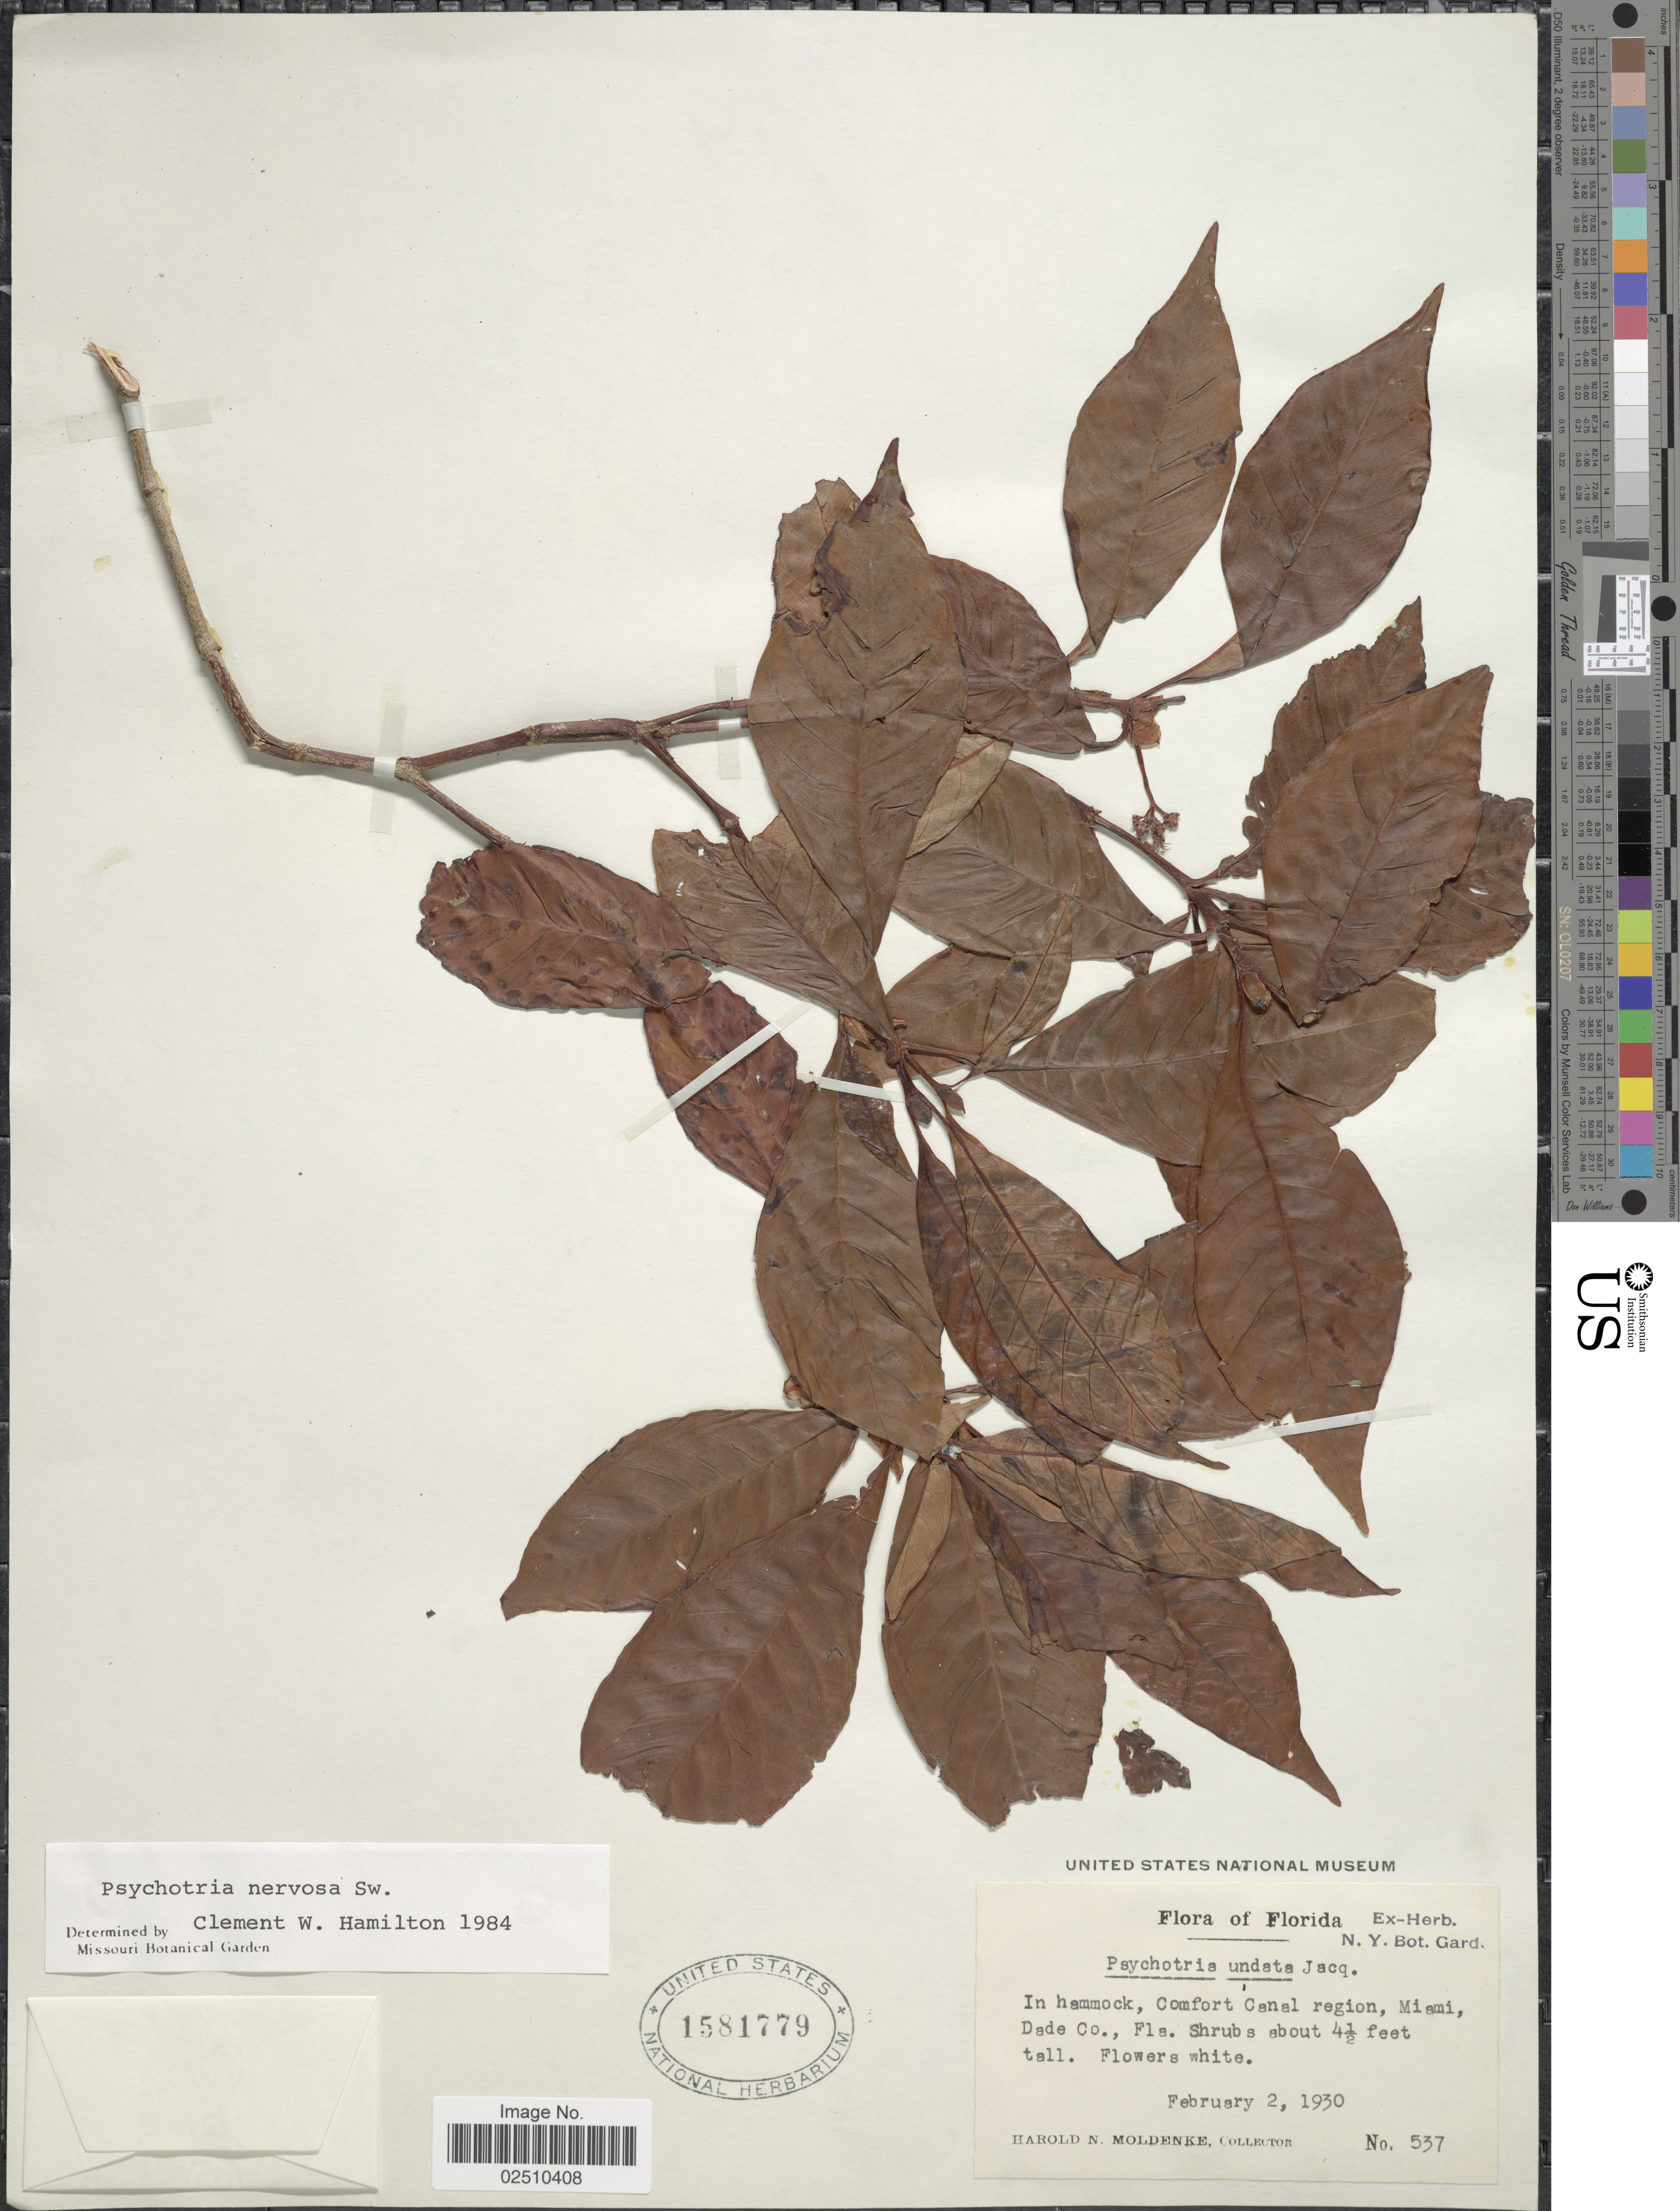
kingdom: Plantae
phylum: Tracheophyta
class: Magnoliopsida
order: Gentianales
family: Rubiaceae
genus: Psychotria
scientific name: Psychotria nervosa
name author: Sw.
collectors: H. N. Moldenke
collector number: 537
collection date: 1930-02-02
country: United States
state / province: Florida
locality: Hammock, Comfort Canal region, Miami, Dade Co, Fla.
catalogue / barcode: US 1581779